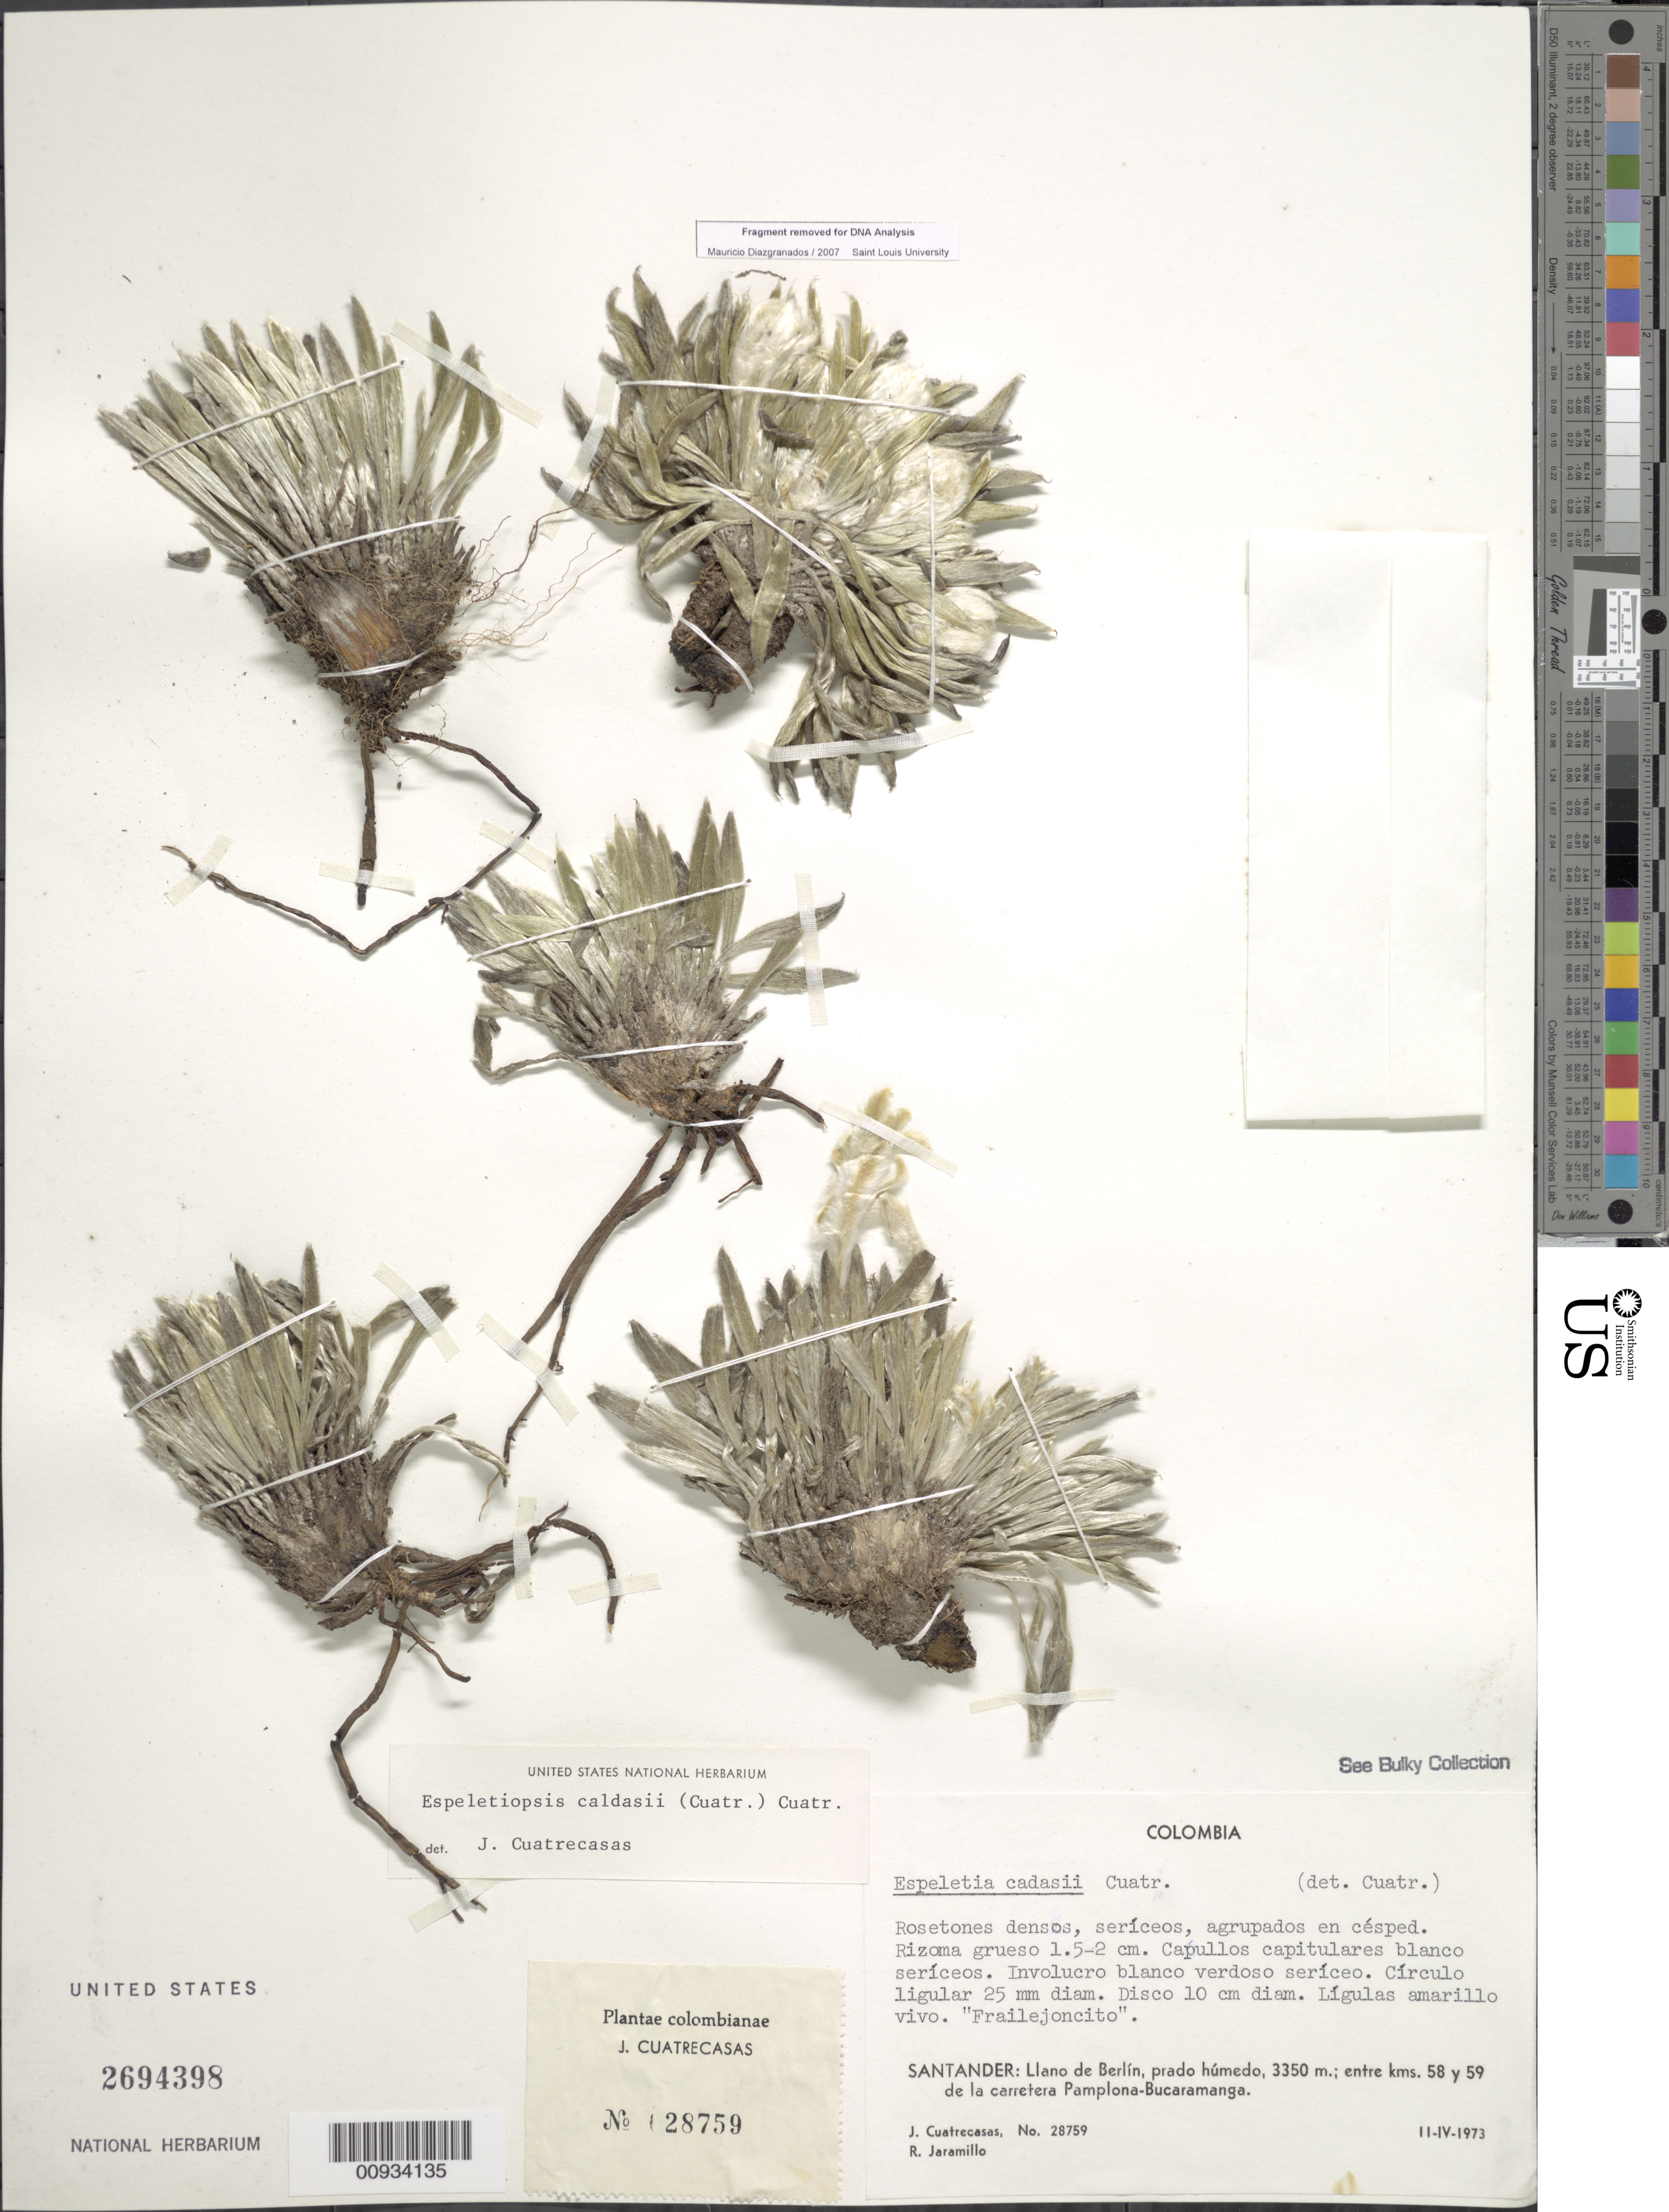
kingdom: Plantae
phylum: Tracheophyta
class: Magnoliopsida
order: Asterales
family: Asteraceae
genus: Espeletiopsis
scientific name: Espeletiopsis caldasii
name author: (Cuatrec.) Cuatrec.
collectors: J. Cuatrecasas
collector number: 28759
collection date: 1973-04-11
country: Colombia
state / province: Santander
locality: Páramo de Berlín. Llano de Berlín, prado húmedo. Entre km 58 y 59 de la carretera Pamplona - Bucaramanga.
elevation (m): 3350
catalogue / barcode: US 2694399